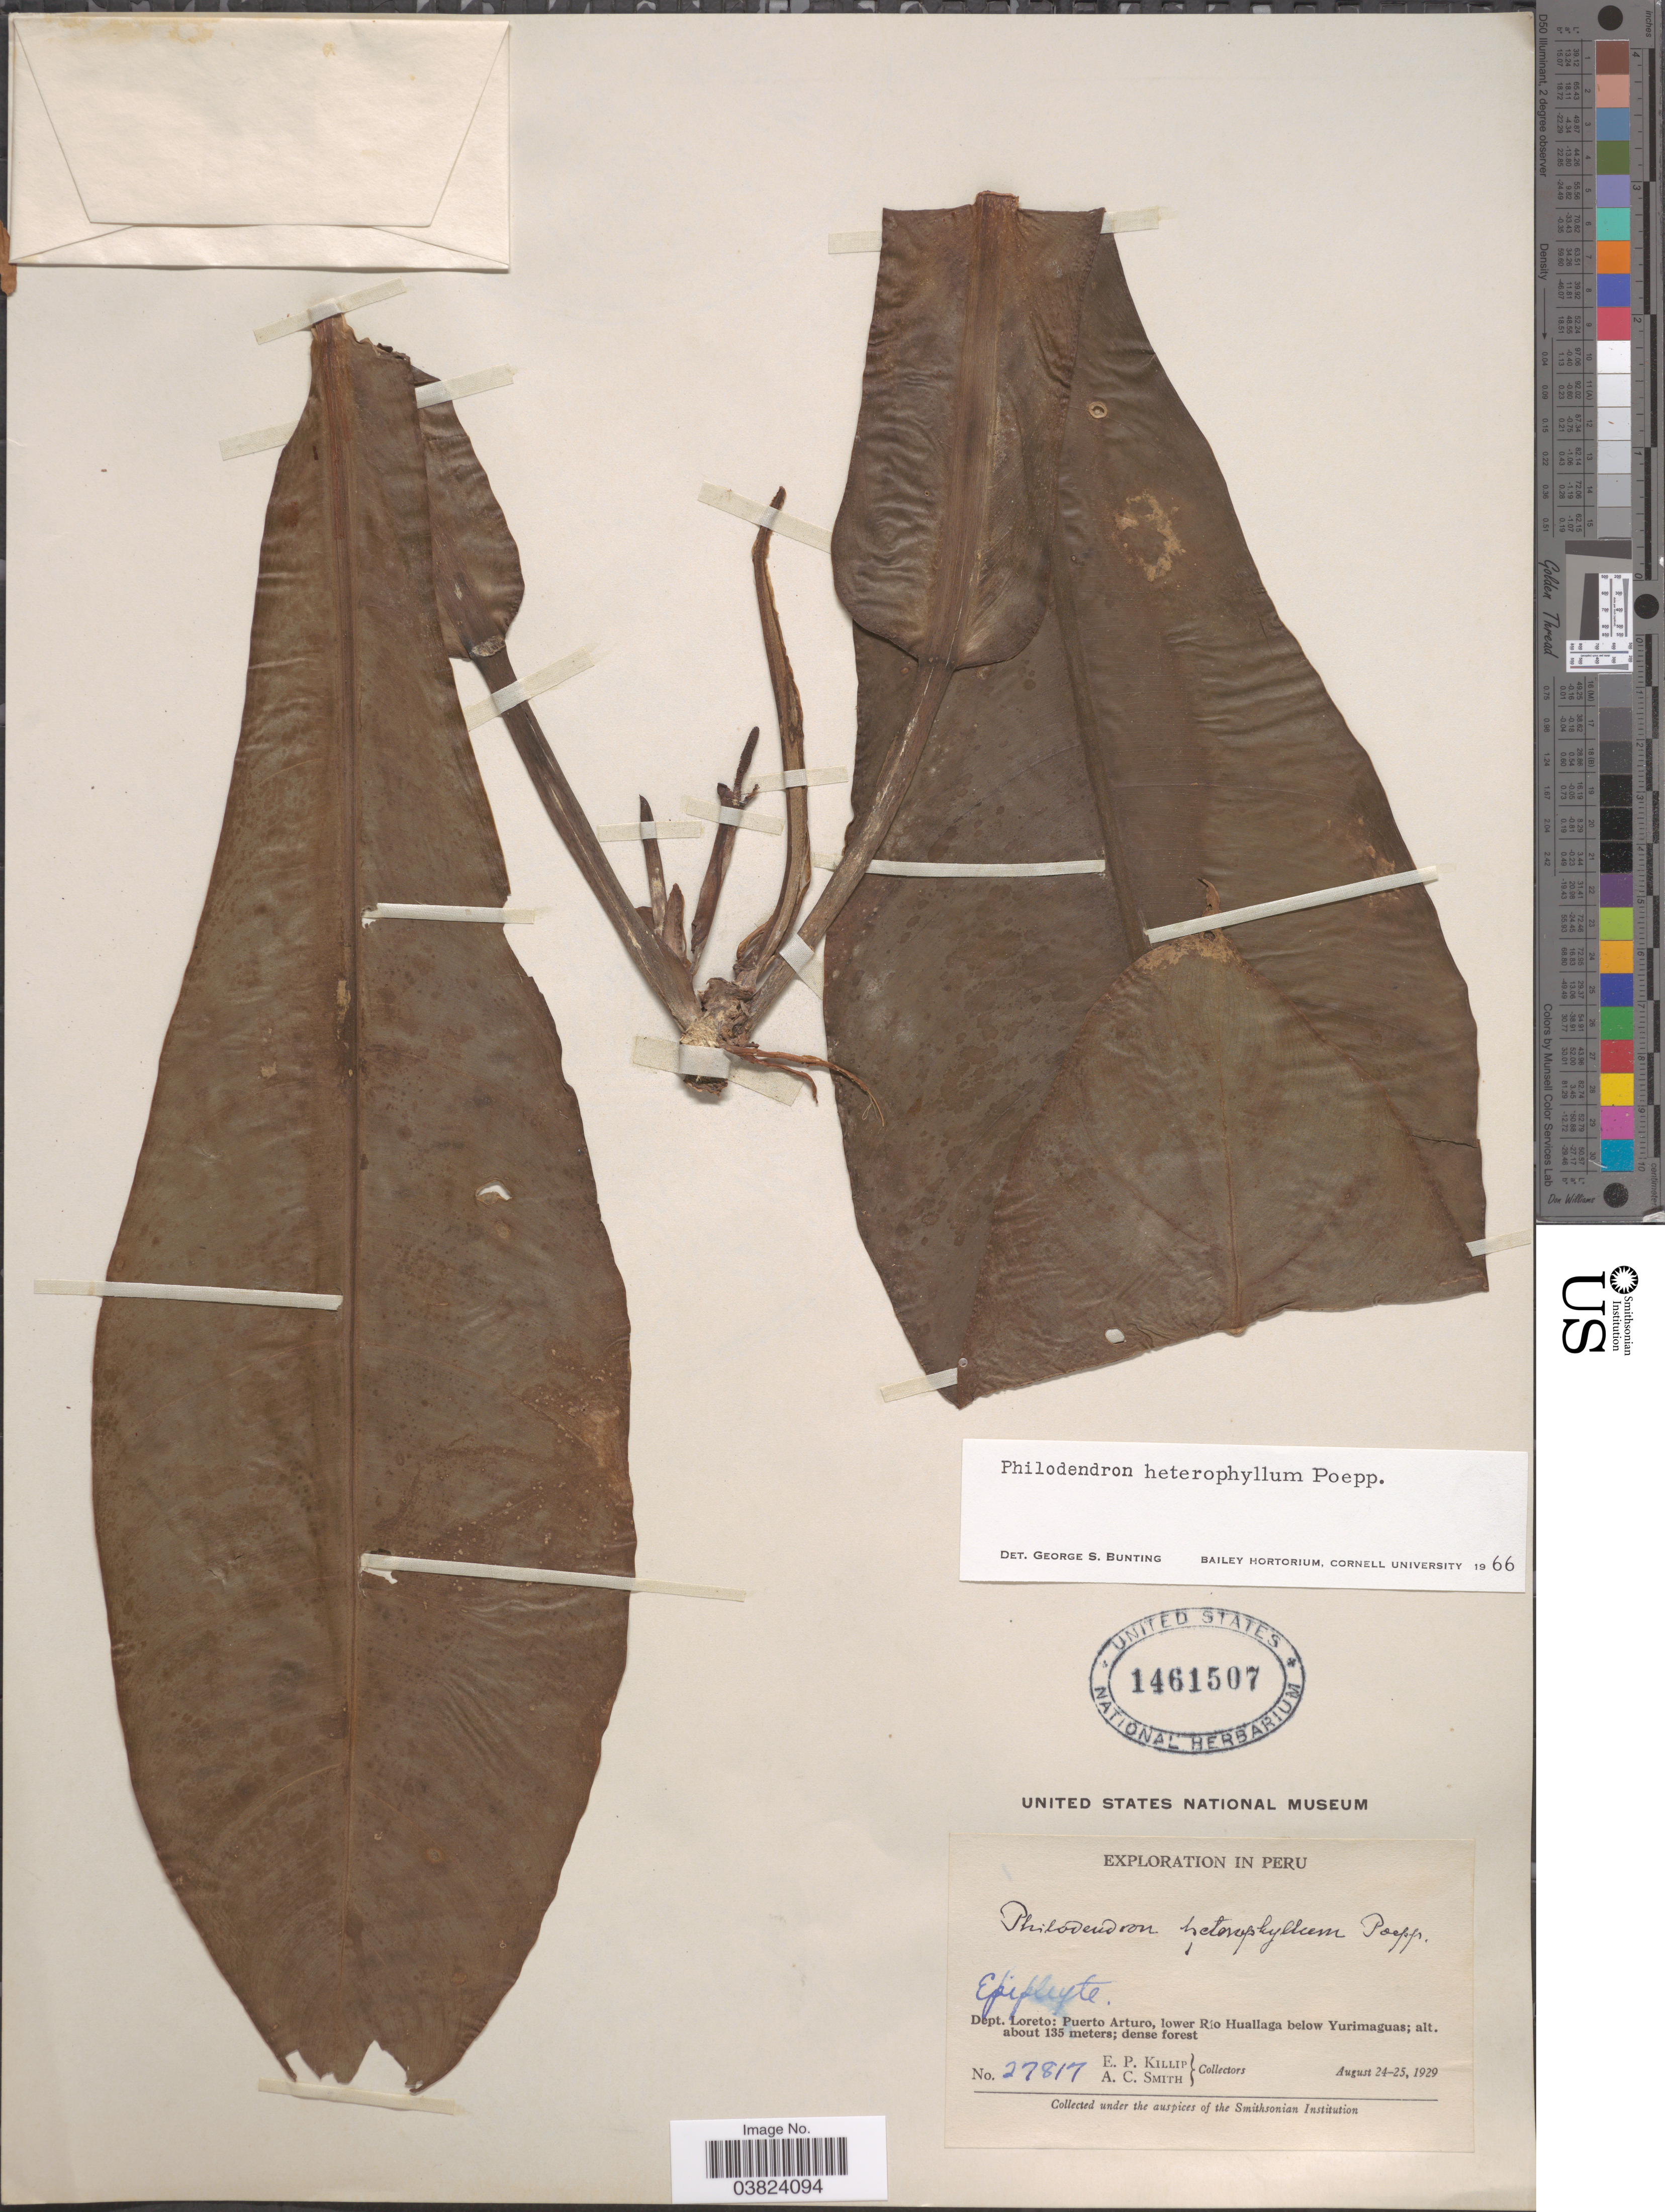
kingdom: Plantae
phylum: Tracheophyta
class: Liliopsida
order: Alismatales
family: Araceae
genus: Philodendron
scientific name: Philodendron heterophyllum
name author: Poepp.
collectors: E. P. Killip & A. C. Smith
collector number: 27817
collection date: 1929-08-24/1929-08-25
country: Peru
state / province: Loreto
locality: Dept. Loreto: Puerto Arturo, lower Río Huallaga below Yurimaguas.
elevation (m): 135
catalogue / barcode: US 1461507